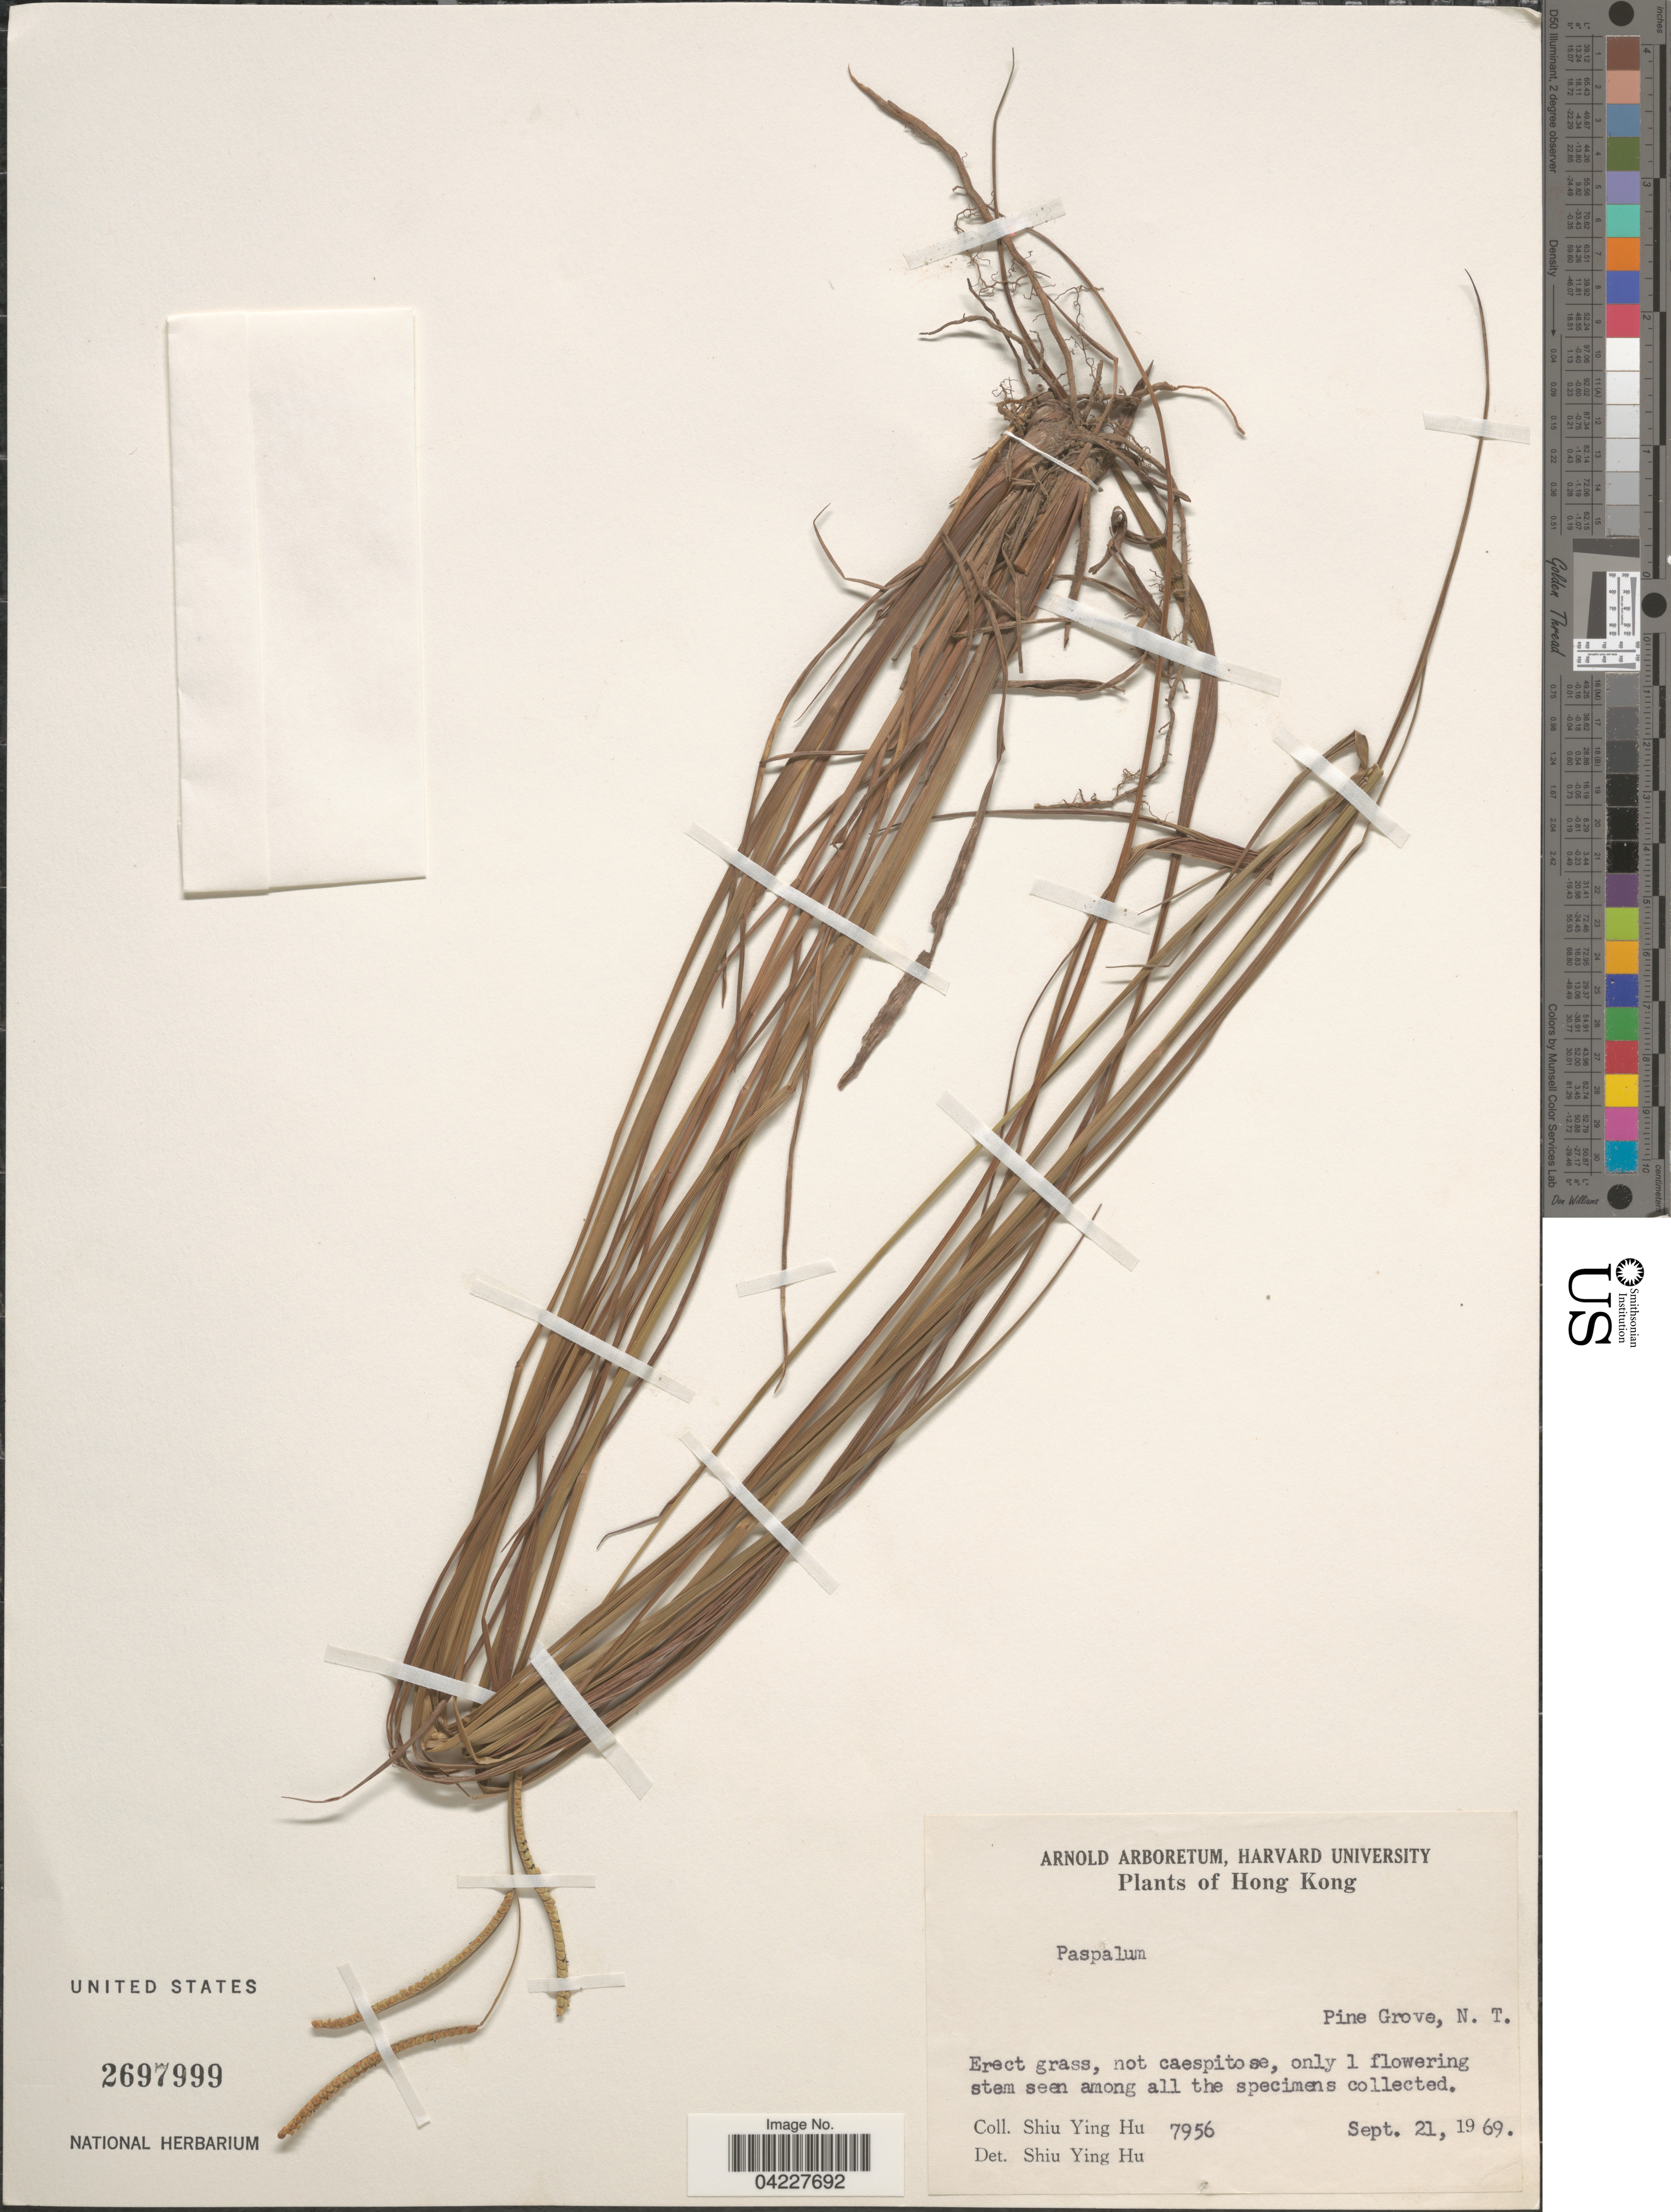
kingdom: Plantae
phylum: Tracheophyta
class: Liliopsida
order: Poales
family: Poaceae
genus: Paspalum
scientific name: Paspalum sp.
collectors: S. Y. Hu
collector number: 7956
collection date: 1969-09-21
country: China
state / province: Hong Kong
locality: Pine Grove, N.T.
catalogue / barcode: US 2697999